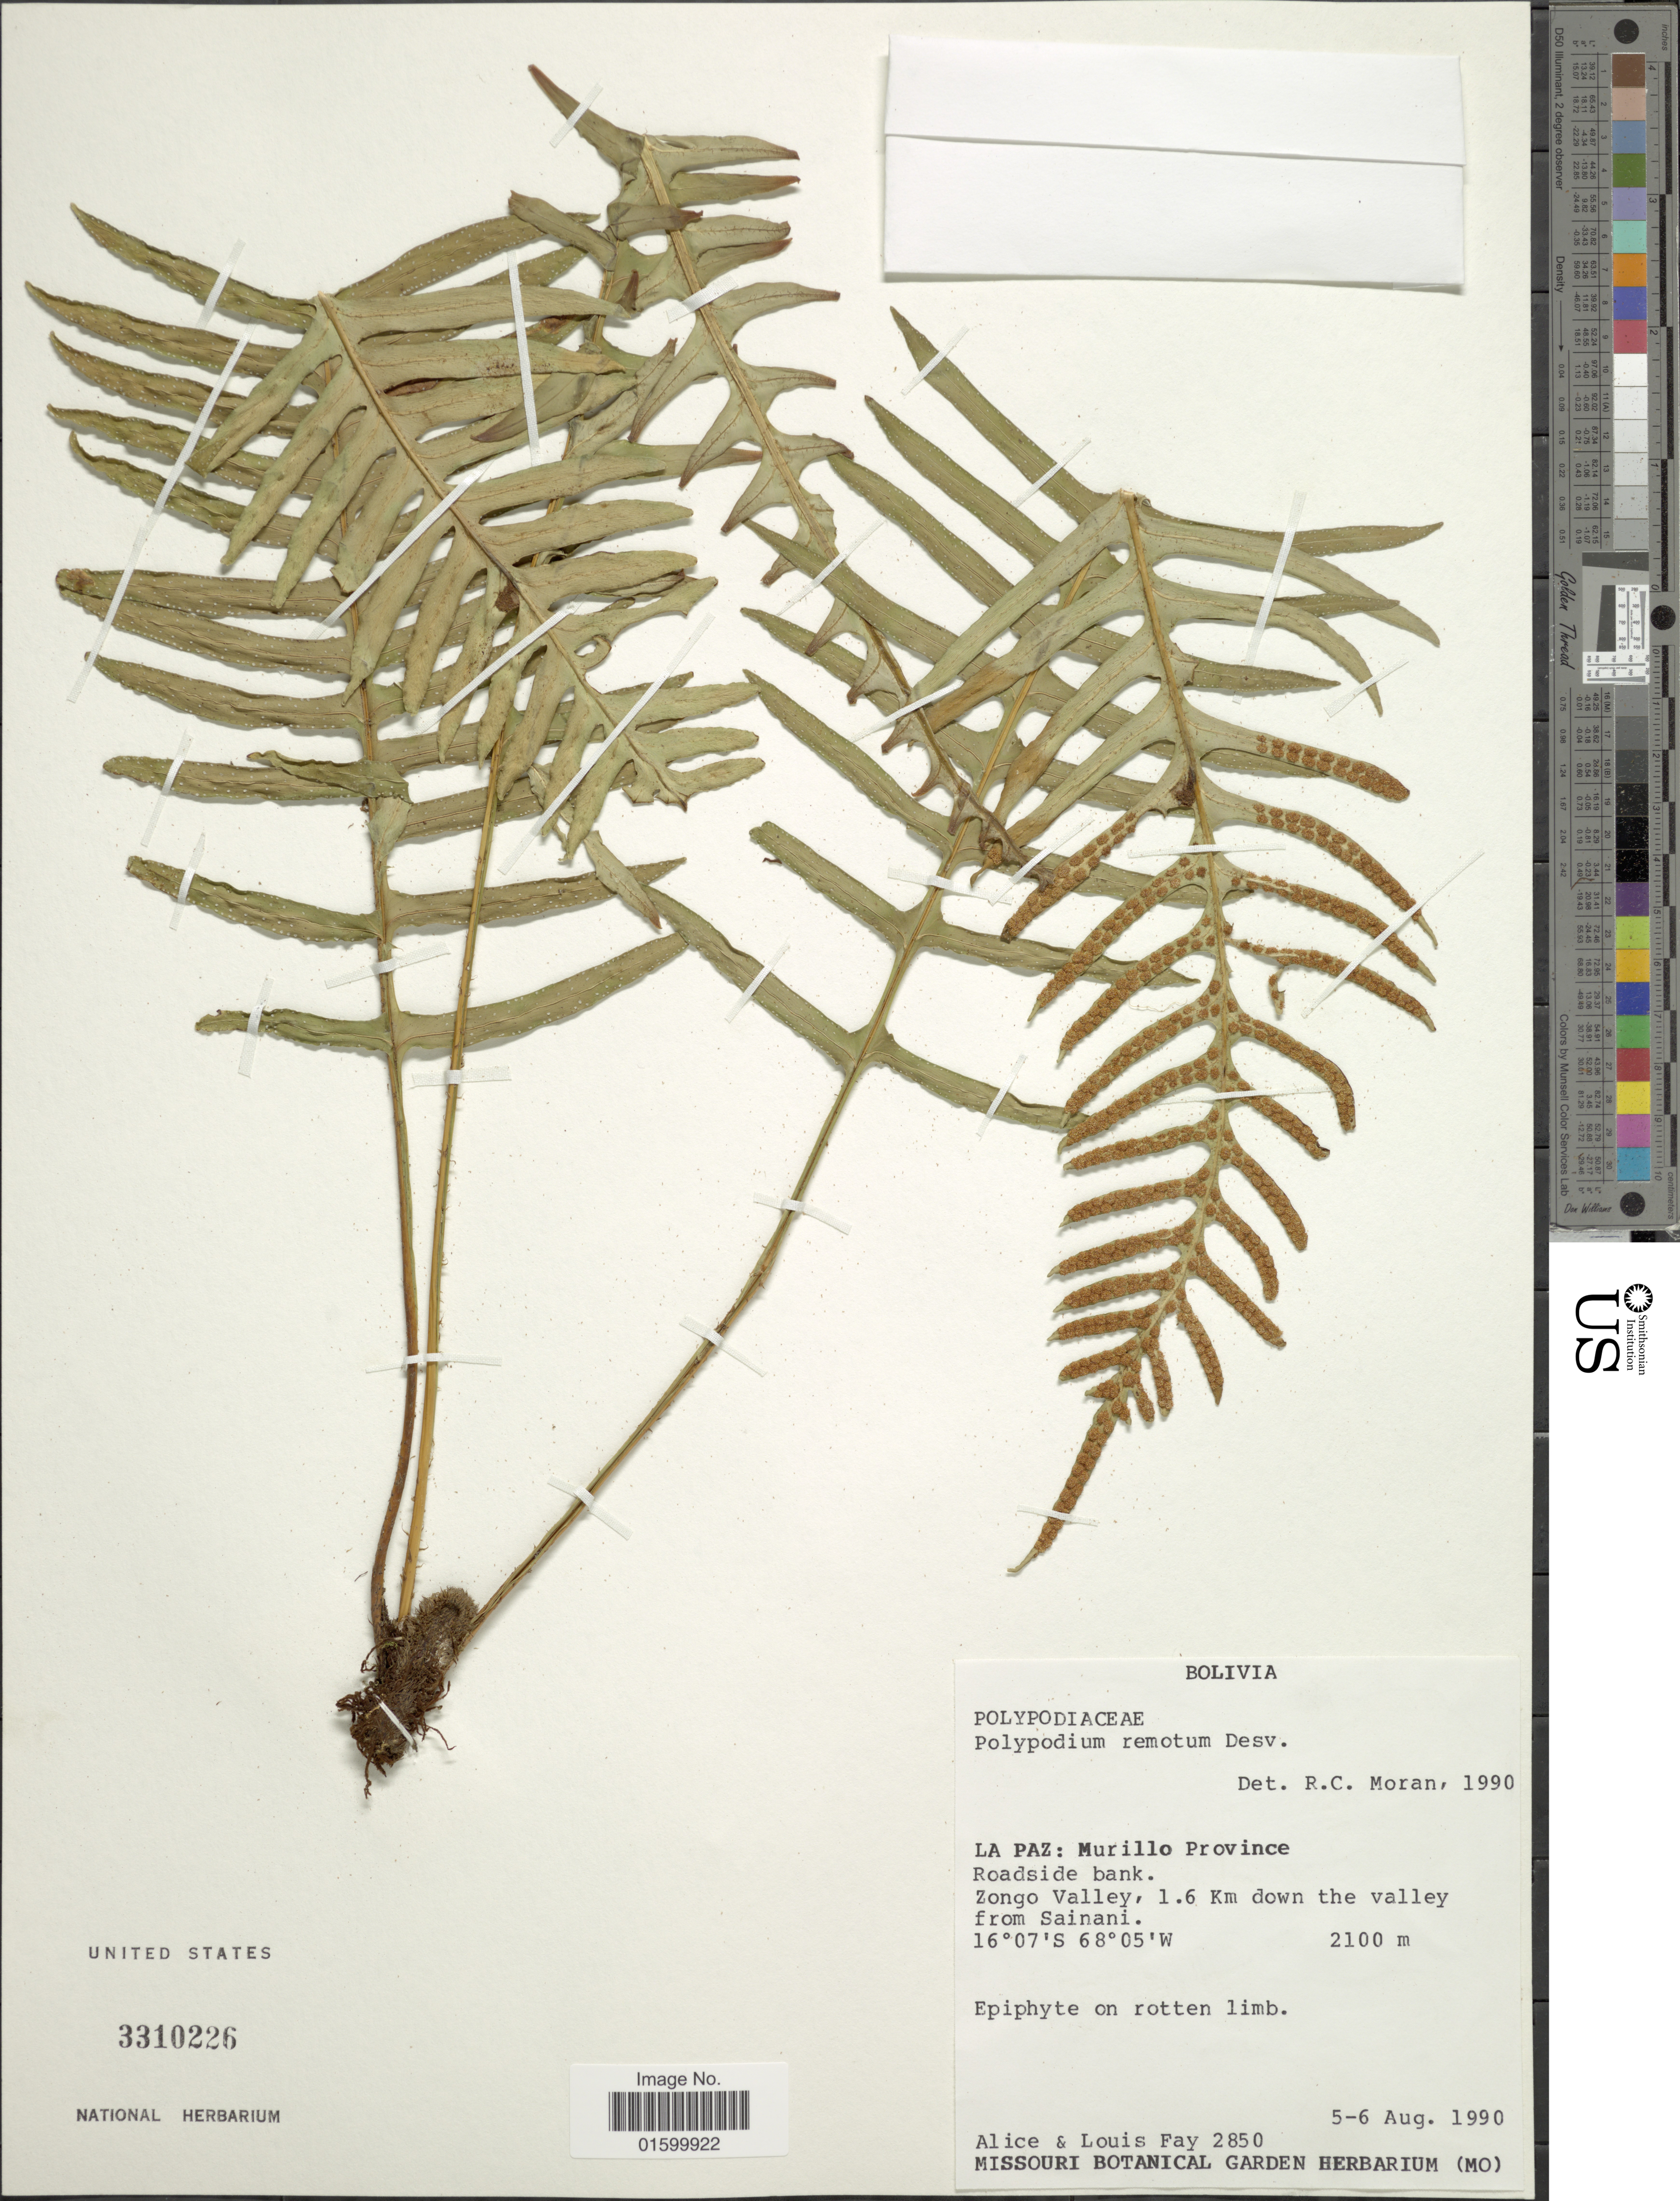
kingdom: Plantae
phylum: Tracheophyta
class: Polypodiopsida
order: Polypodiales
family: Polypodiaceae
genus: Pleopeltis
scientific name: Pleopeltis remota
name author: (Desv.) A.R. Sm.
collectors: A. Fay & L. Fay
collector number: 2850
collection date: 1990-08-05/1990-08-06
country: Bolivia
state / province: La Paz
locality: La Paz: Murillo Province, Zongo Valley, 1.6 km down the valley from Sainani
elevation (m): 2100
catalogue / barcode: US 3310226